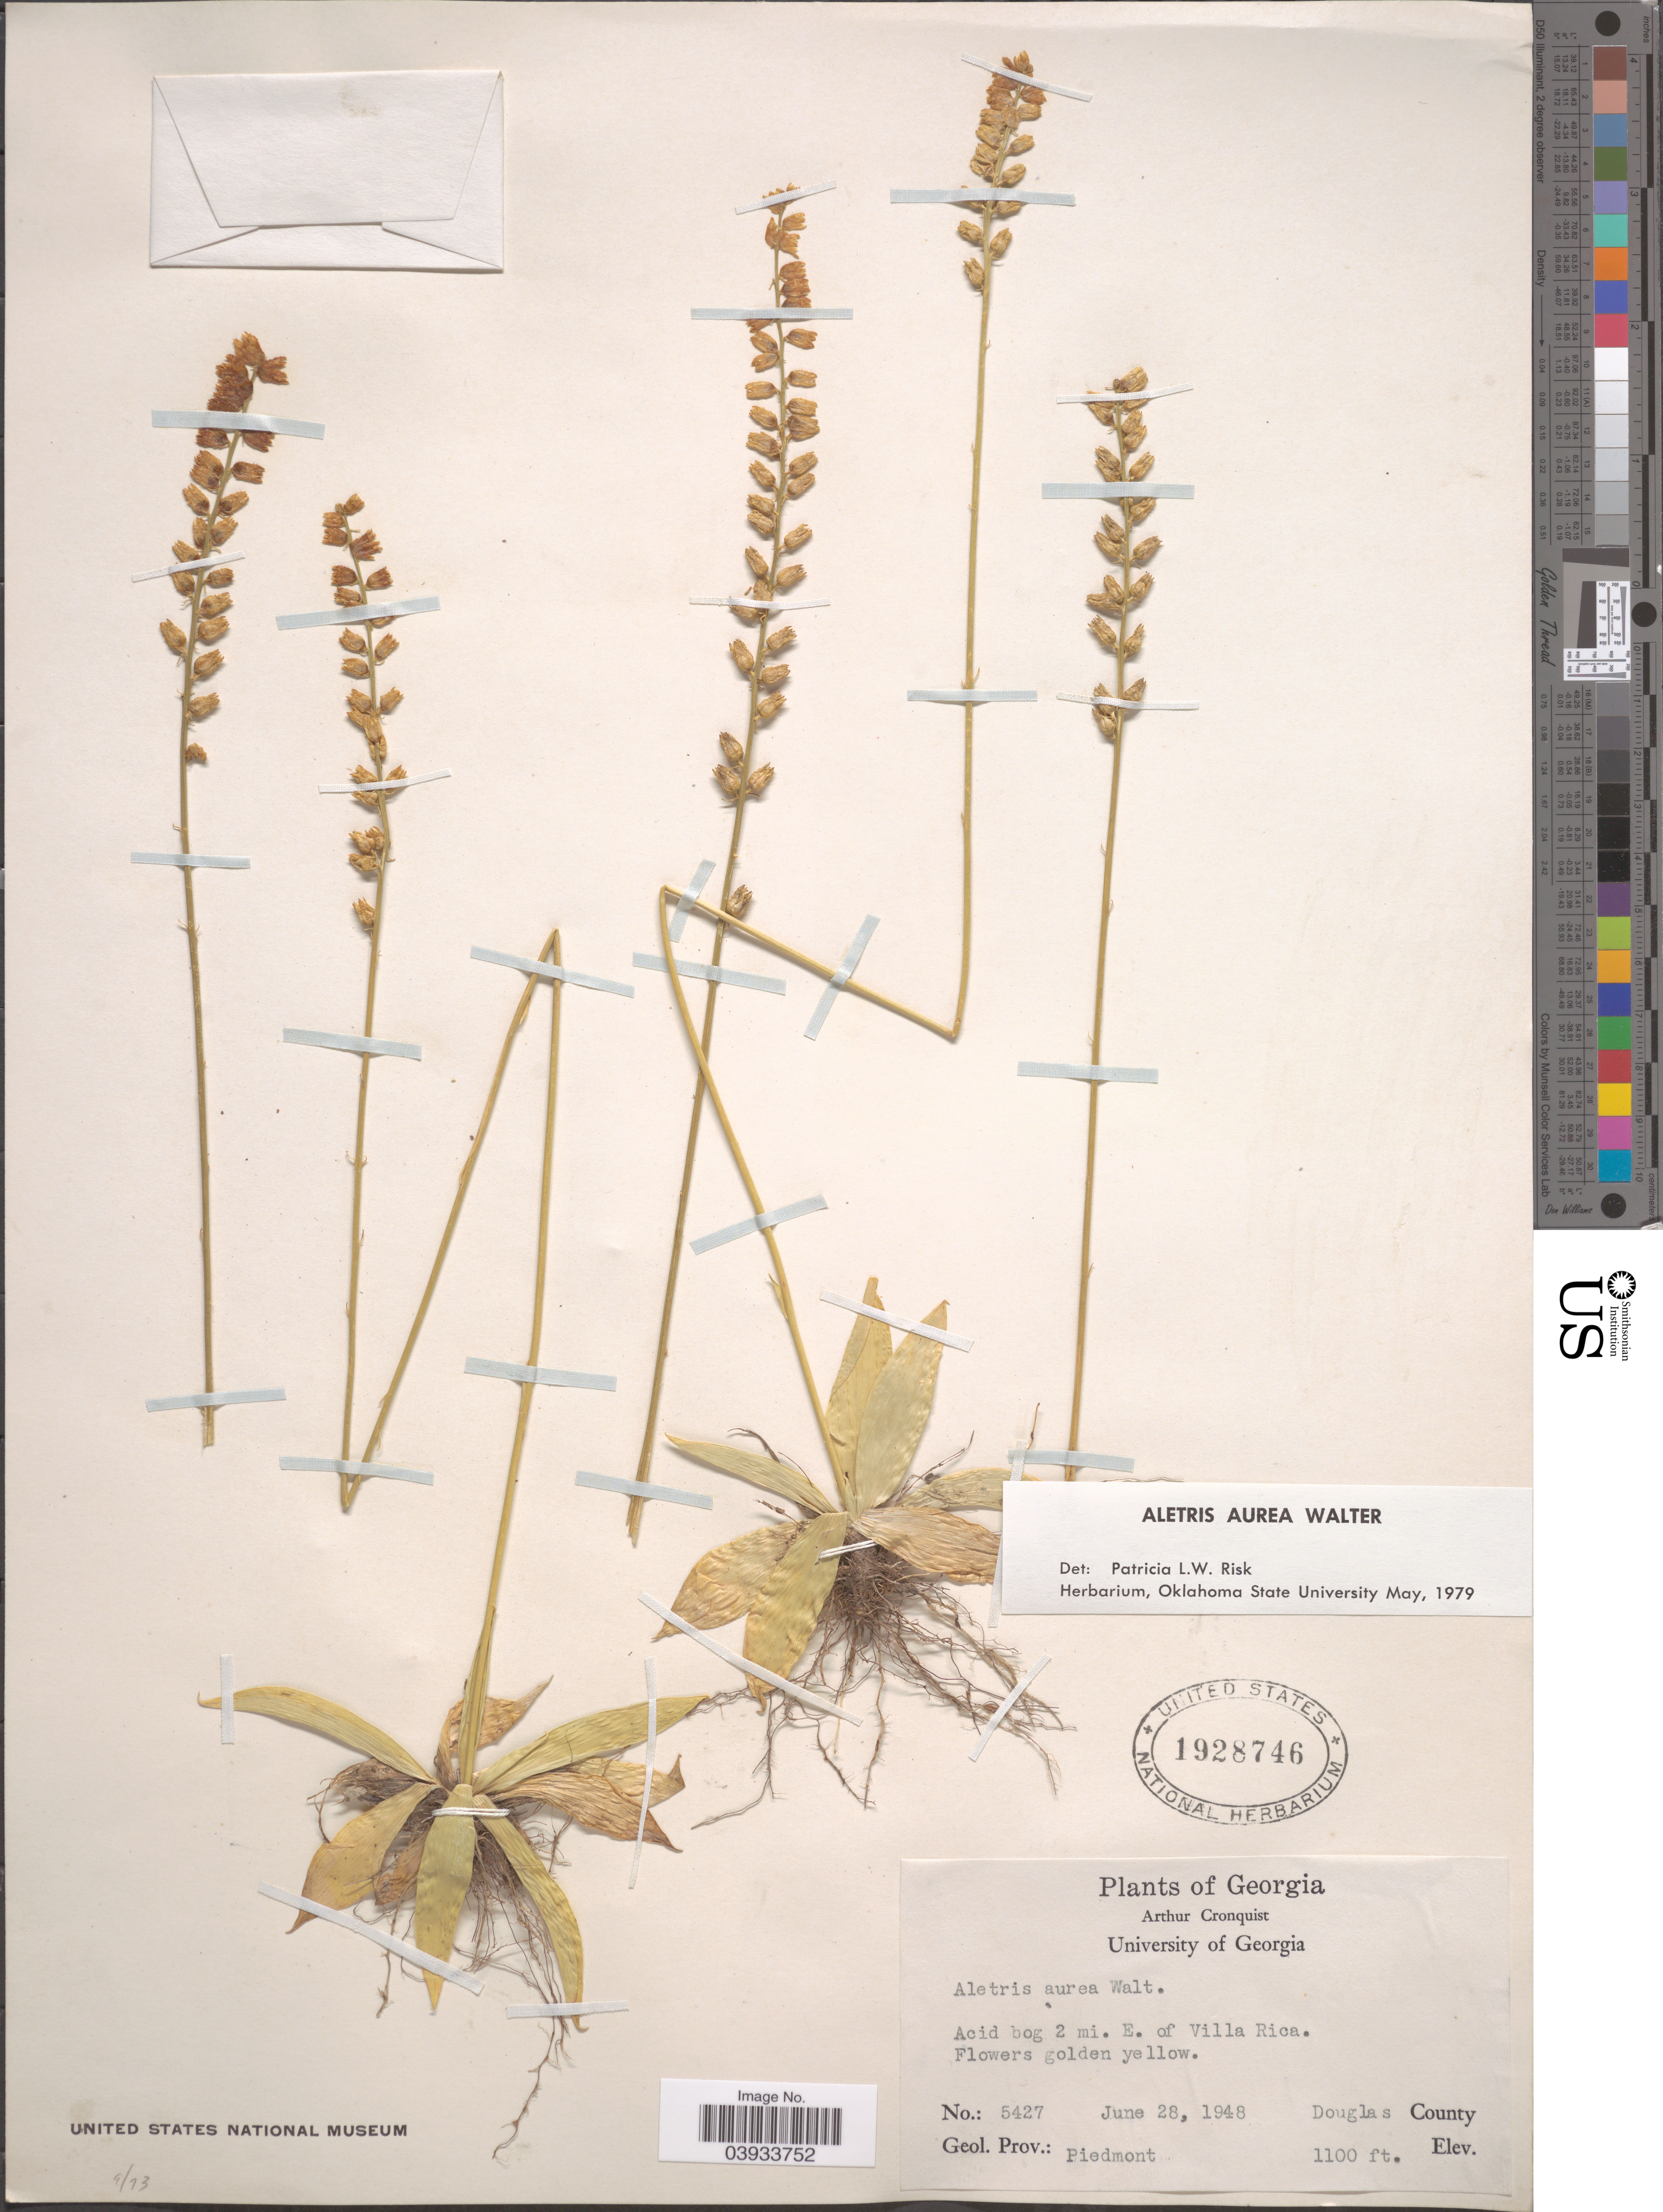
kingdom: Plantae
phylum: Tracheophyta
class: Liliopsida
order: Dioscoreales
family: Nartheciaceae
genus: Aletris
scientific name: Aletris aurea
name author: Walter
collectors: A. J. Cronquist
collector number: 5427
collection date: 1948-06-28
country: United States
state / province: Georgia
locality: Acid bog 2 mi. E. of Villa Rica. Douglas County. Piedmont.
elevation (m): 335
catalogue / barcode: US 1928746